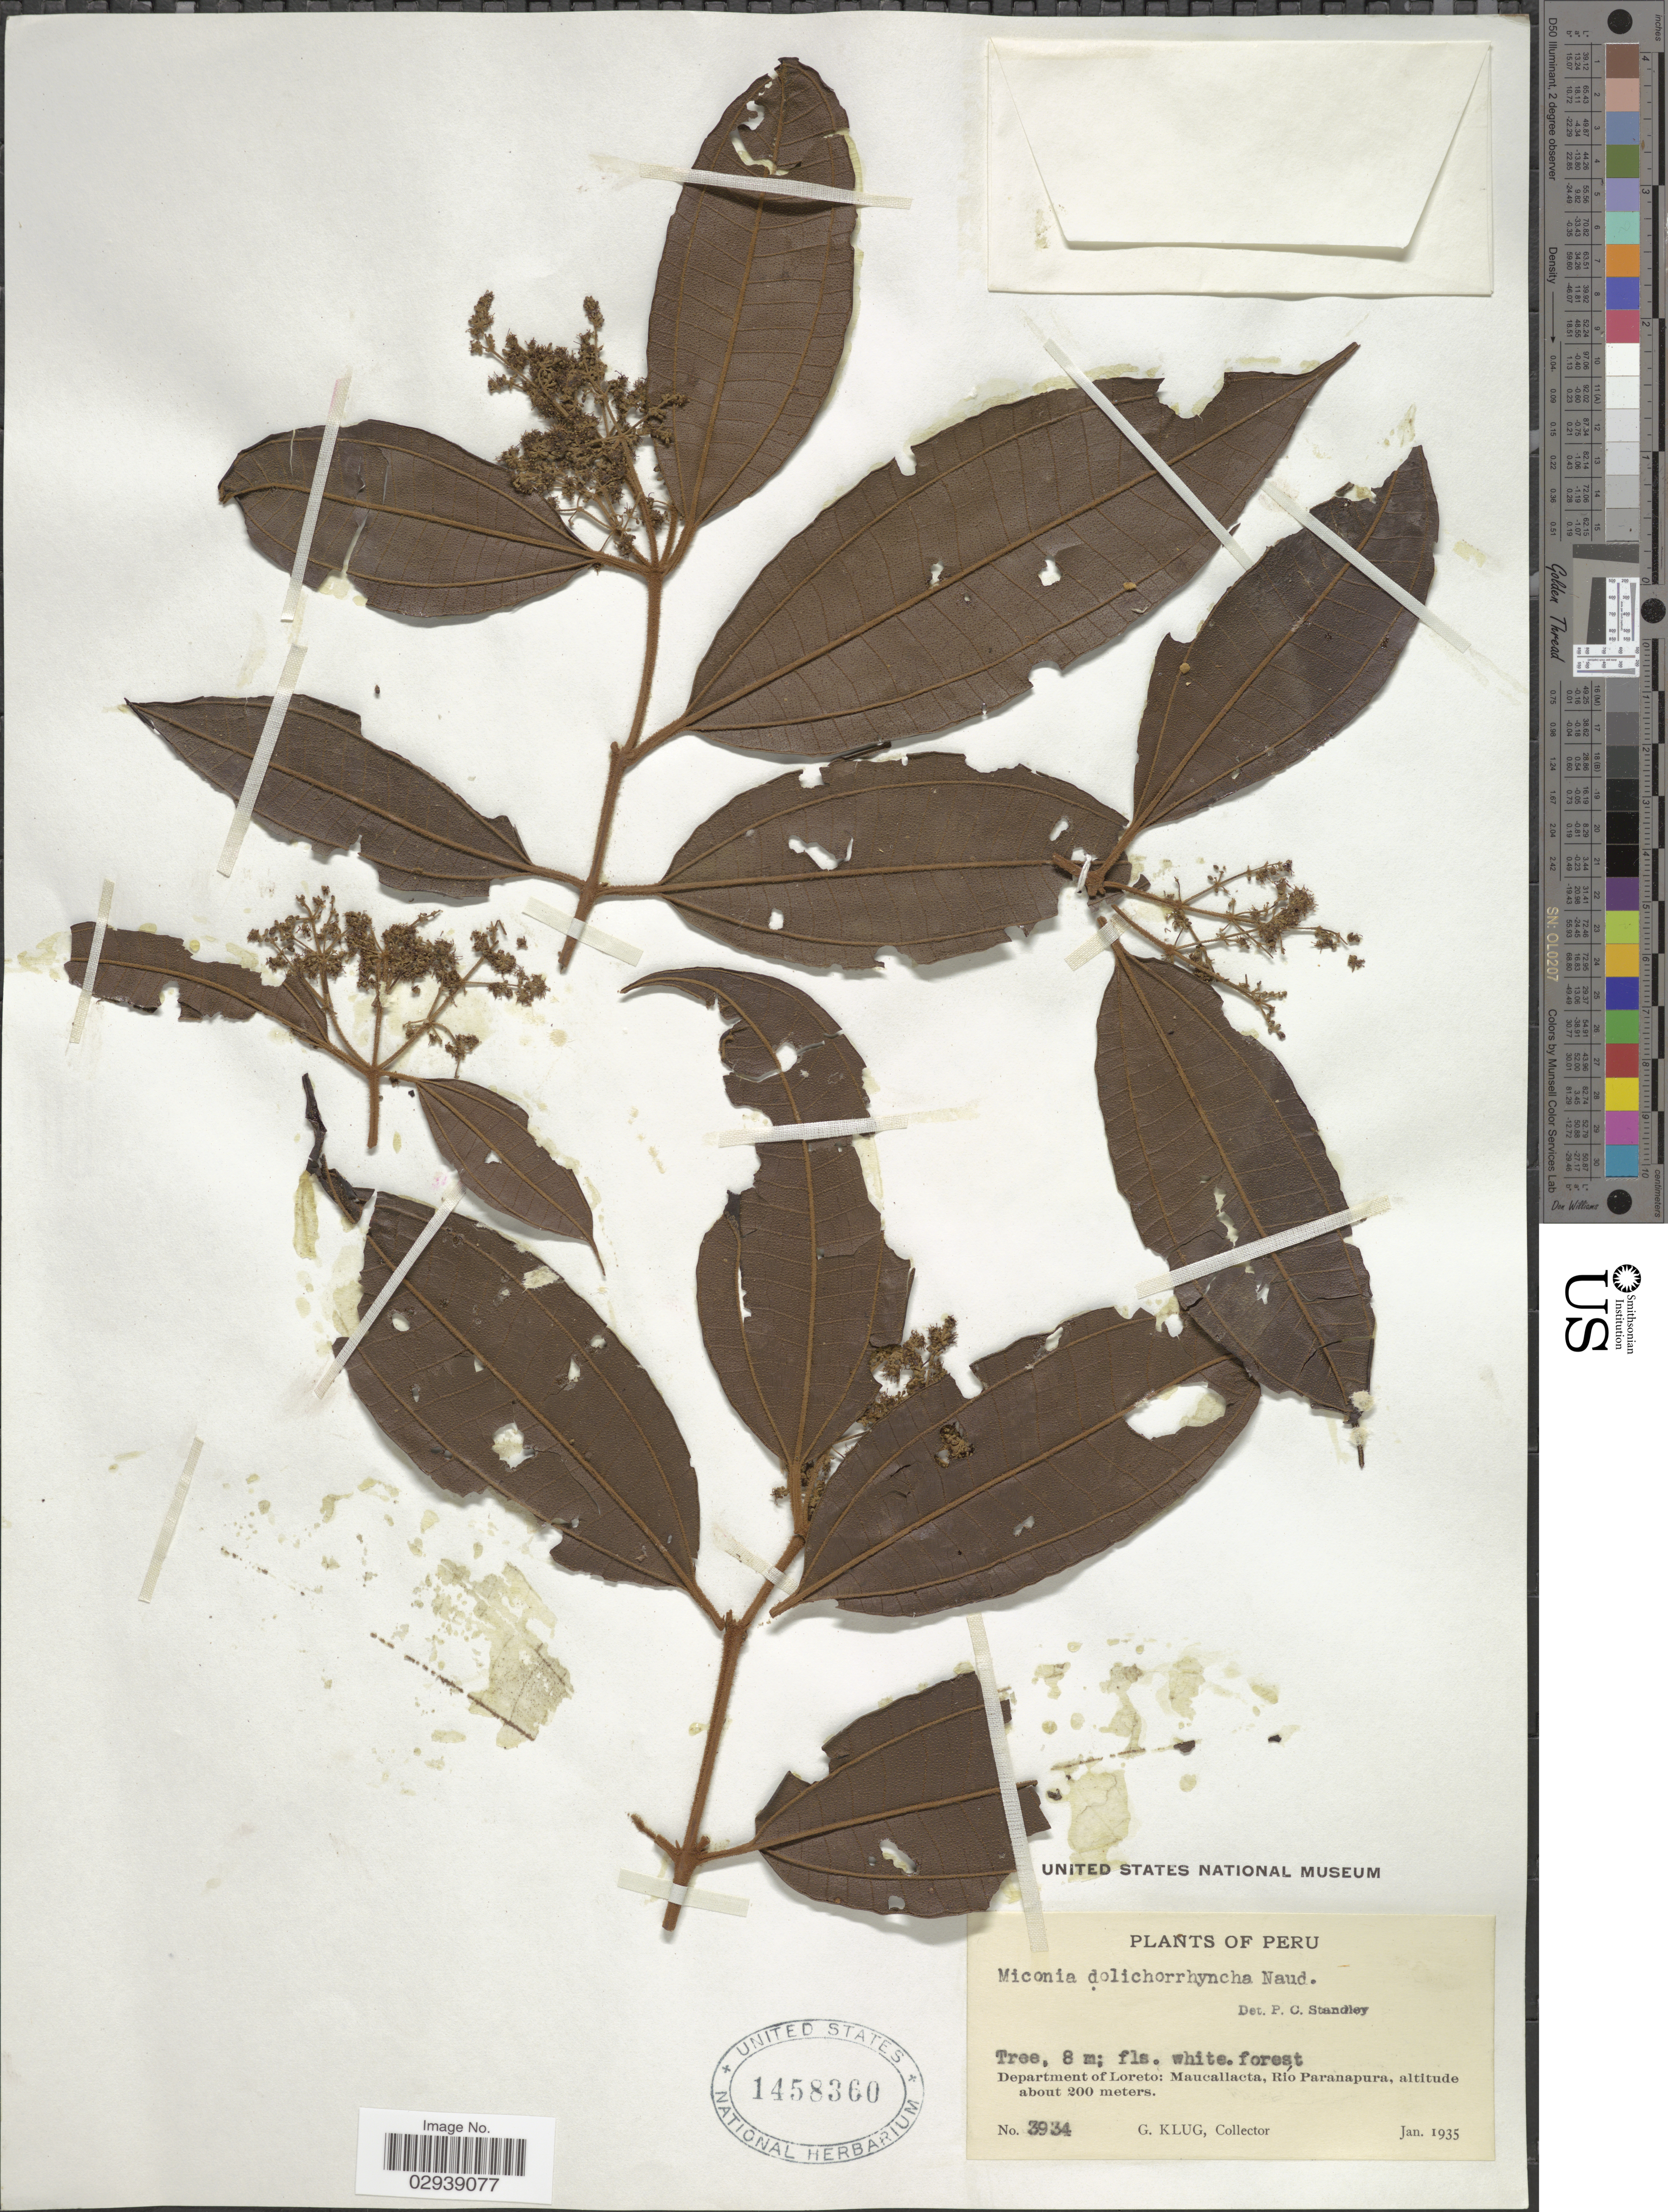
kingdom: Plantae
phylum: Tracheophyta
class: Magnoliopsida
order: Myrtales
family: Melastomataceae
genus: Miconia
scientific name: Miconia dolichorrhyncha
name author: Naudin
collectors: G. Klug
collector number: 3934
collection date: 1935-01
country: Peru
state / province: Loreto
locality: Department of Loreto: Maucallacata, Río Paranapura.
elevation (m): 200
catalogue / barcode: US 1458360